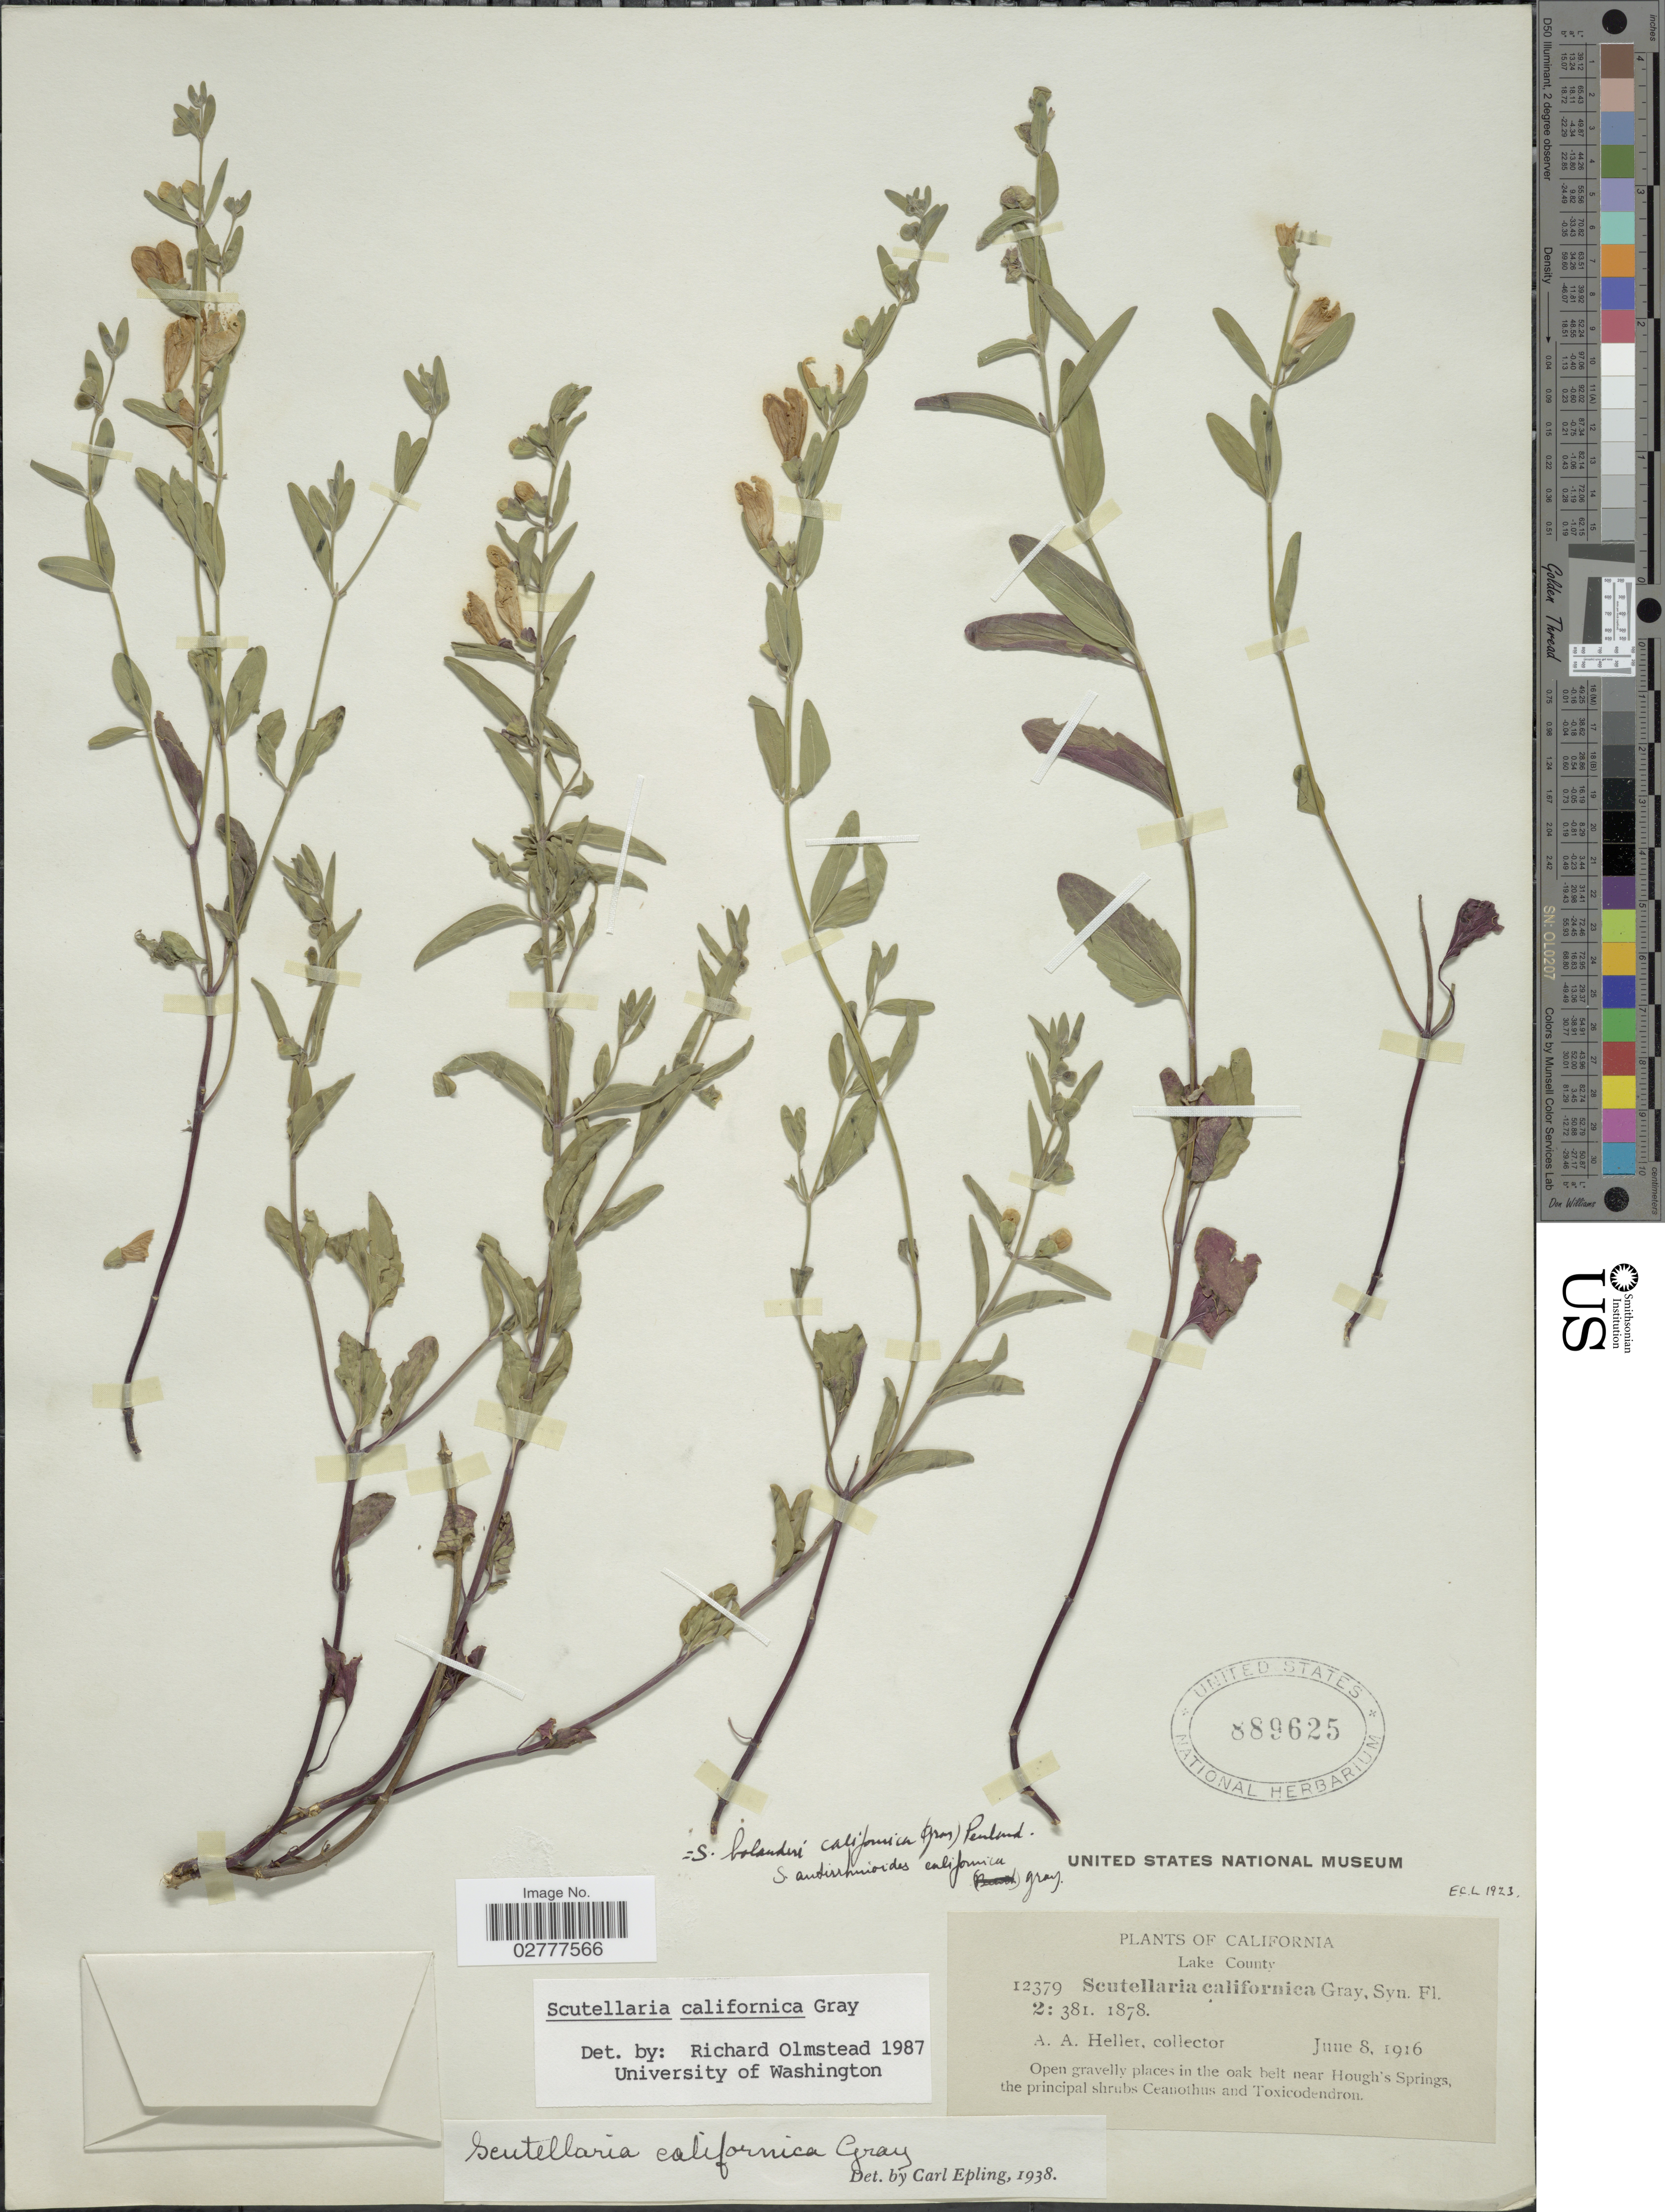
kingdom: Plantae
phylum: Tracheophyta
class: Magnoliopsida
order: Lamiales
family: Lamiaceae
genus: Scutellaria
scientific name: Scutellaria californica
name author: A. Gray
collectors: A. A. Heller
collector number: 12379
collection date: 1916-06-08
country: United States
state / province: California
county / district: Lake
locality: Lake County, open gravelly places in the oak belt near Hough's Springs.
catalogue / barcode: US 889625